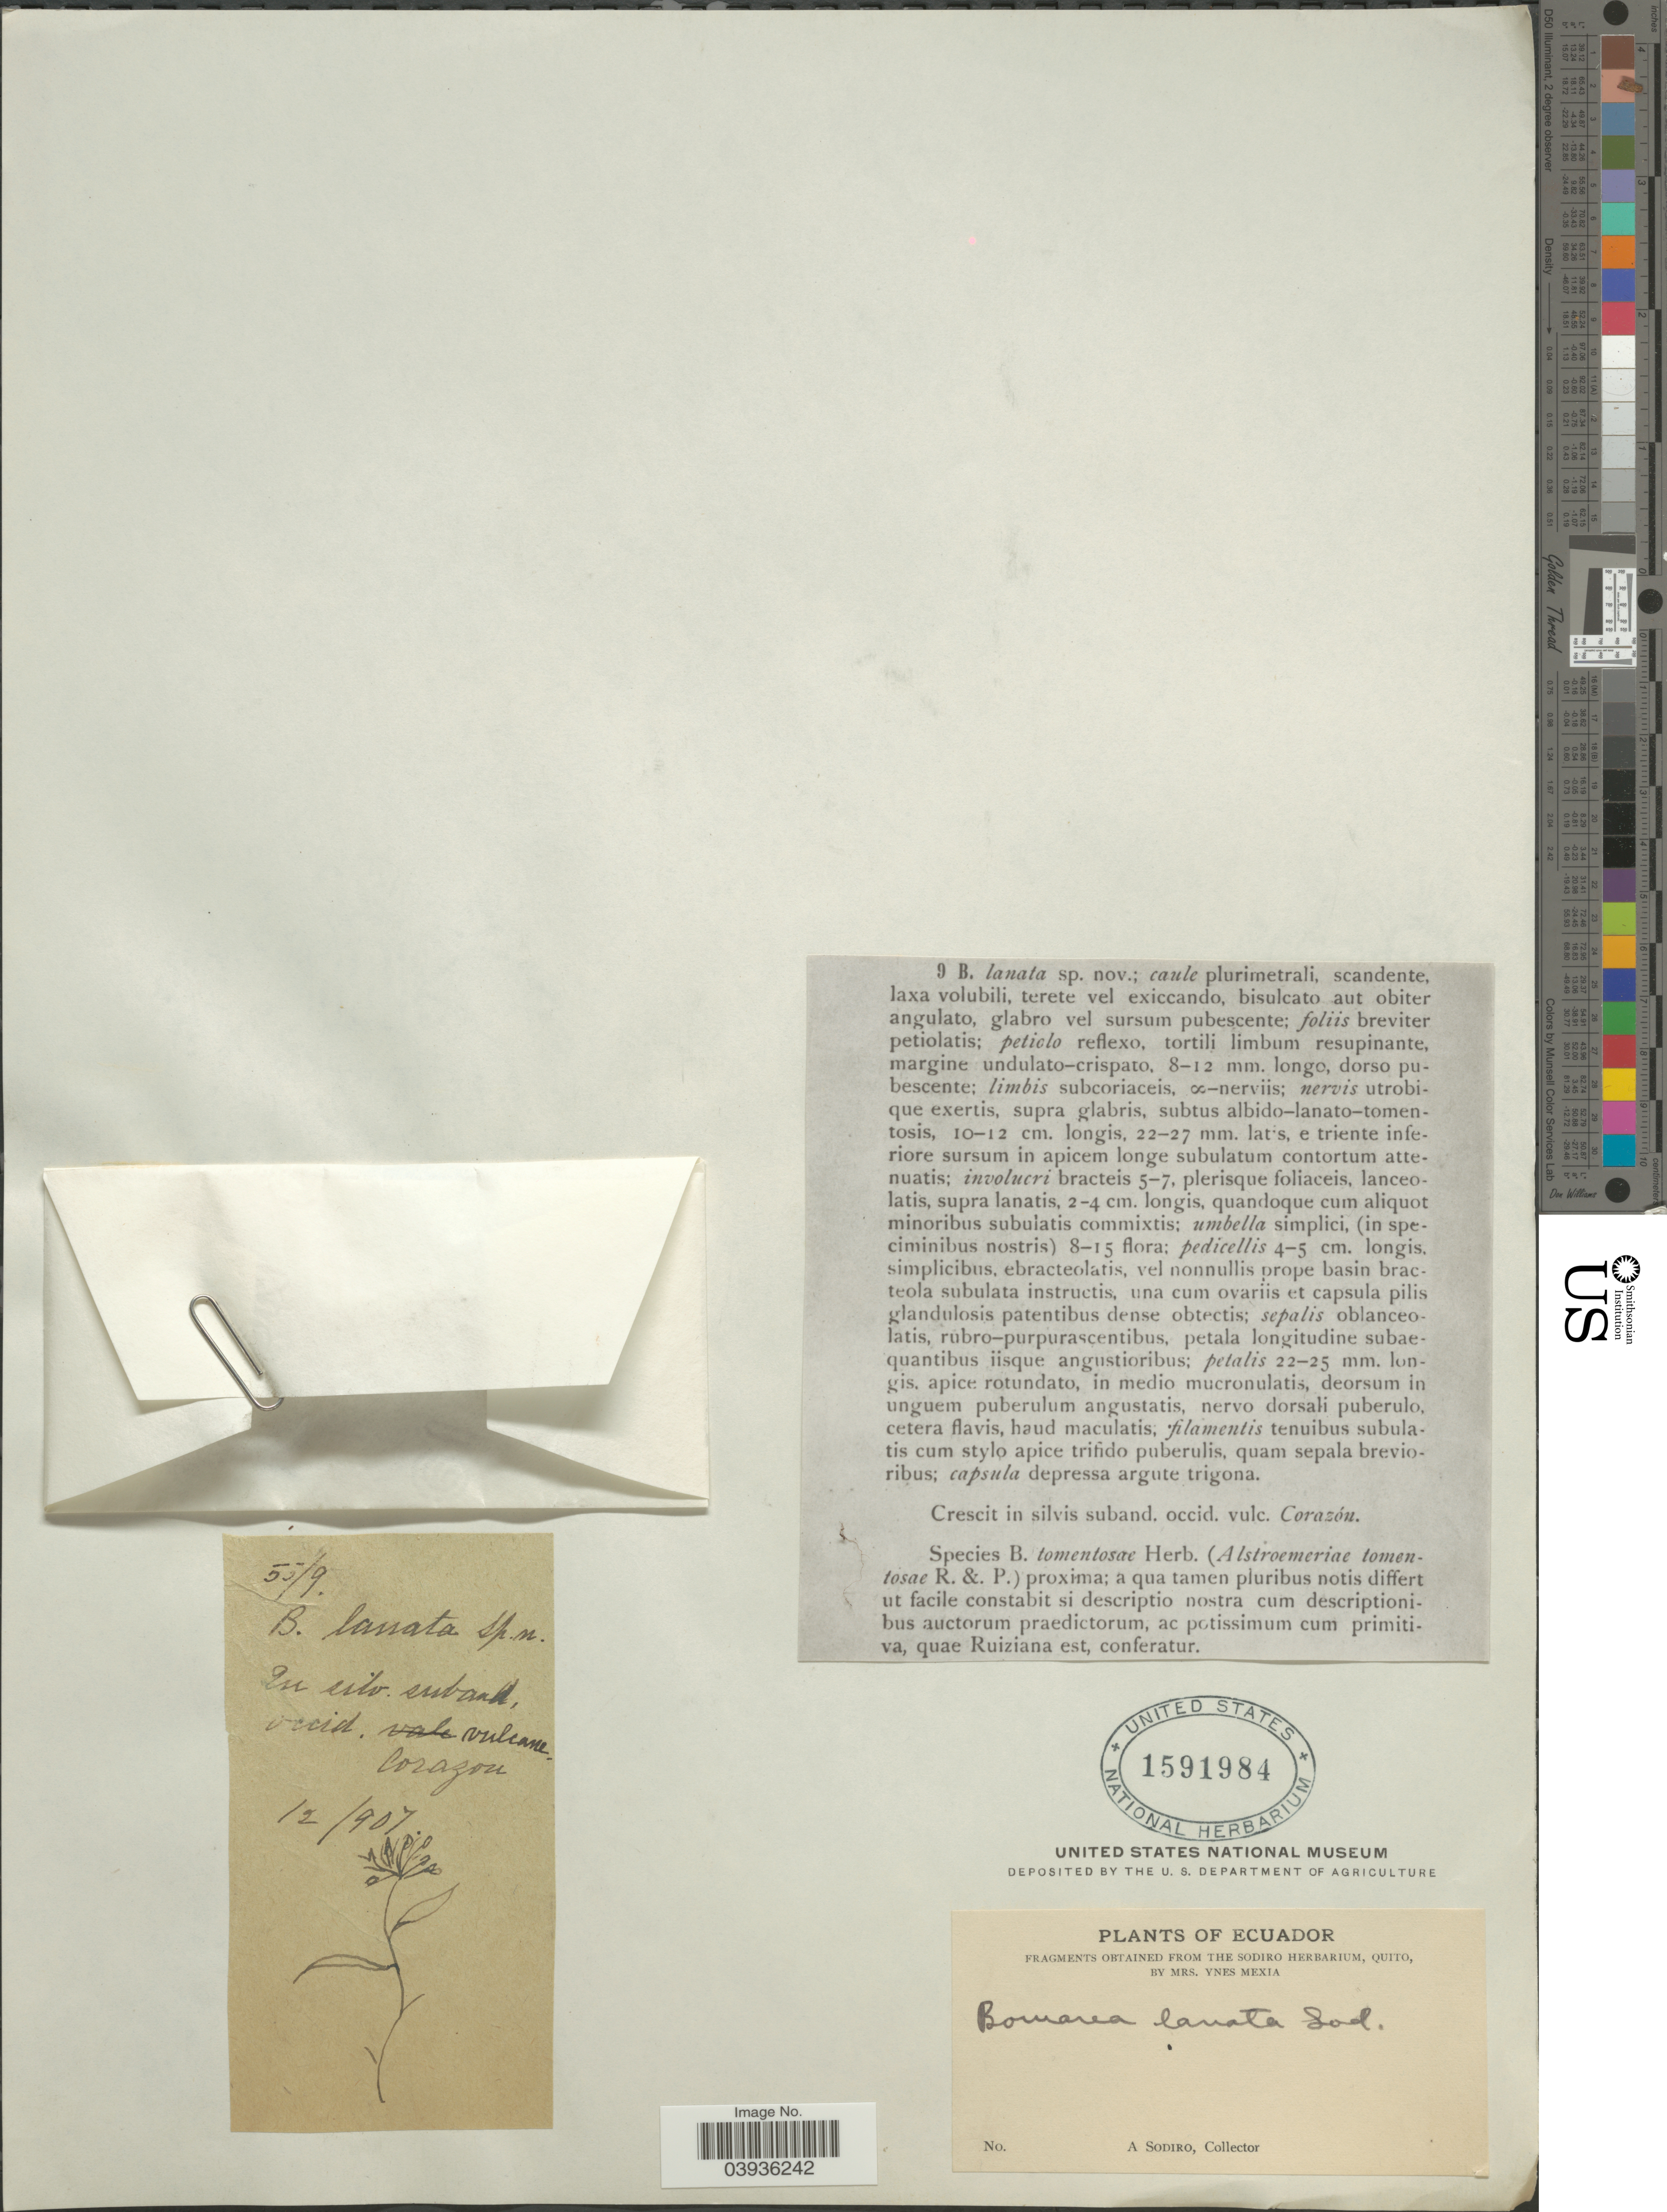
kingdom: Plantae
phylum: Tracheophyta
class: Liliopsida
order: Liliales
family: Alstroemeriaceae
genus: Bomarea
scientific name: Bomarea lanata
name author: Sodiro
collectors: A. Sodiro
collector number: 55/9B?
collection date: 1907-12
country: Ecuador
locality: In silv. suband. occid. vulcane Corazou.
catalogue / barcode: US 1591984